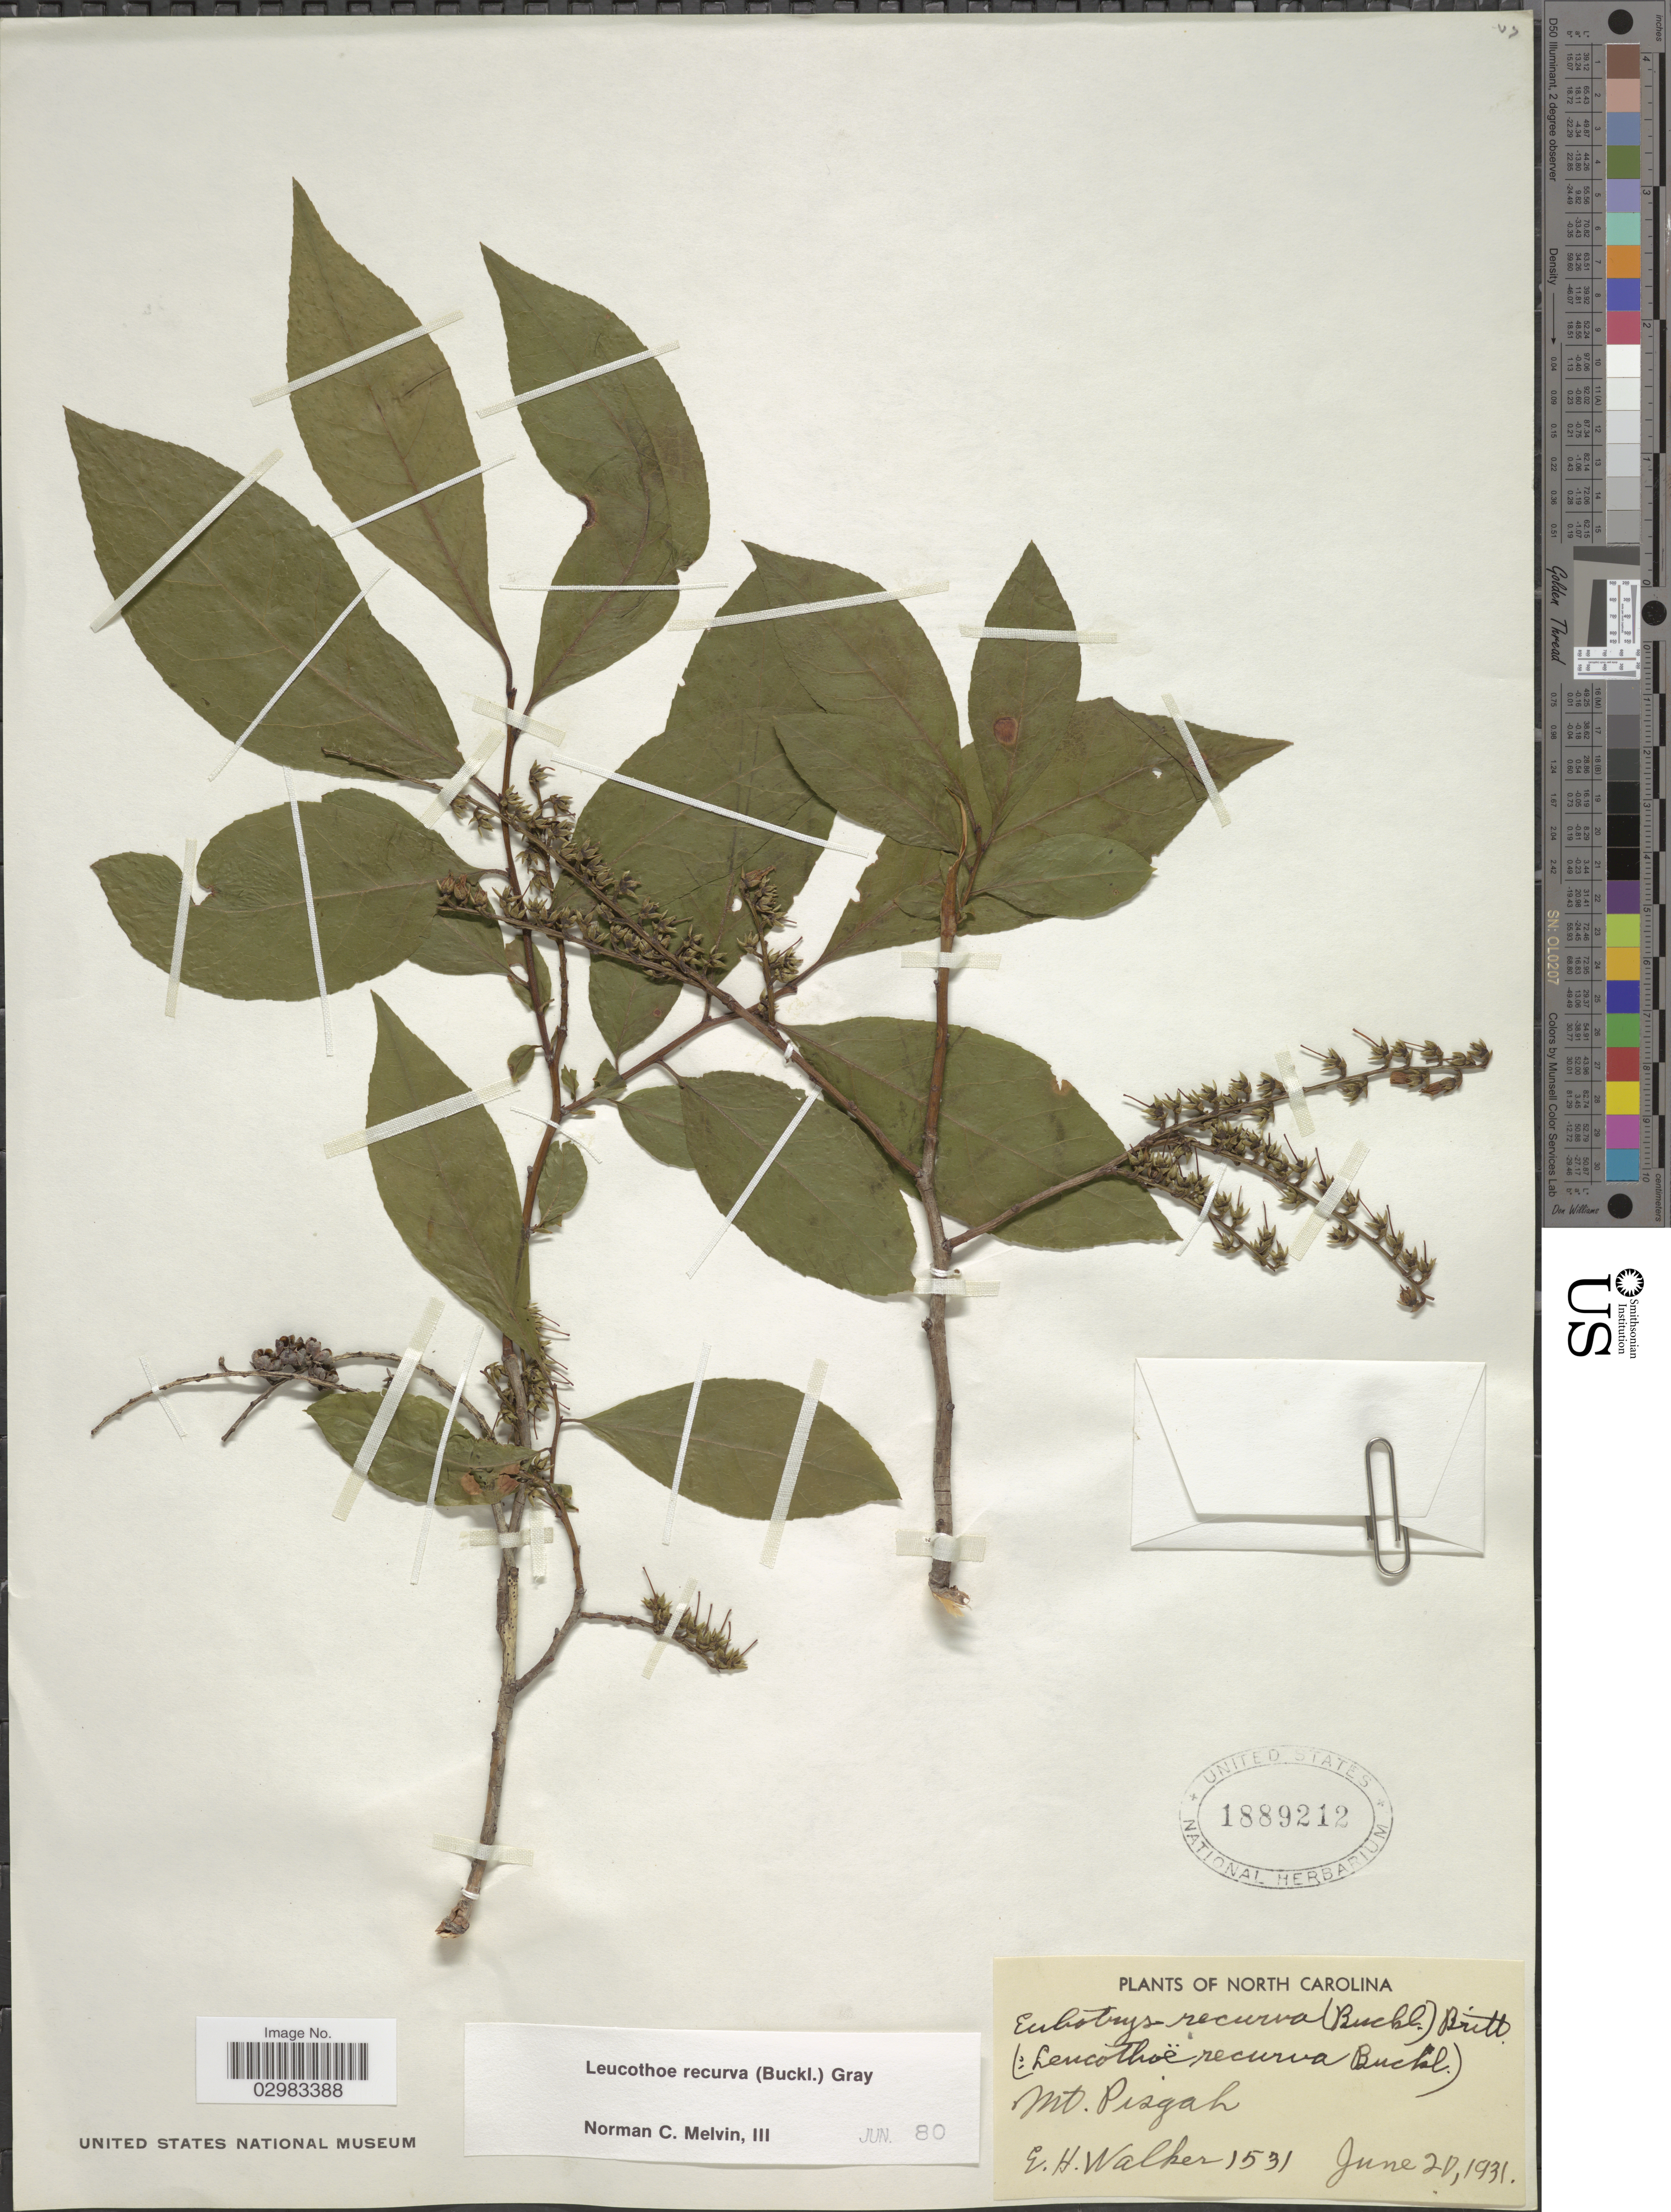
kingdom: Plantae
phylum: Tracheophyta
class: Magnoliopsida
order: Ericales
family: Ericaceae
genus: Leucothoe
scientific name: Leucothoë recurva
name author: (Buckley) A. Gray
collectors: E. H. Walker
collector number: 1531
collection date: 1931-06-20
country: United States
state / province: North Carolina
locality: Mt. Pisgah.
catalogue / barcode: US 1889212